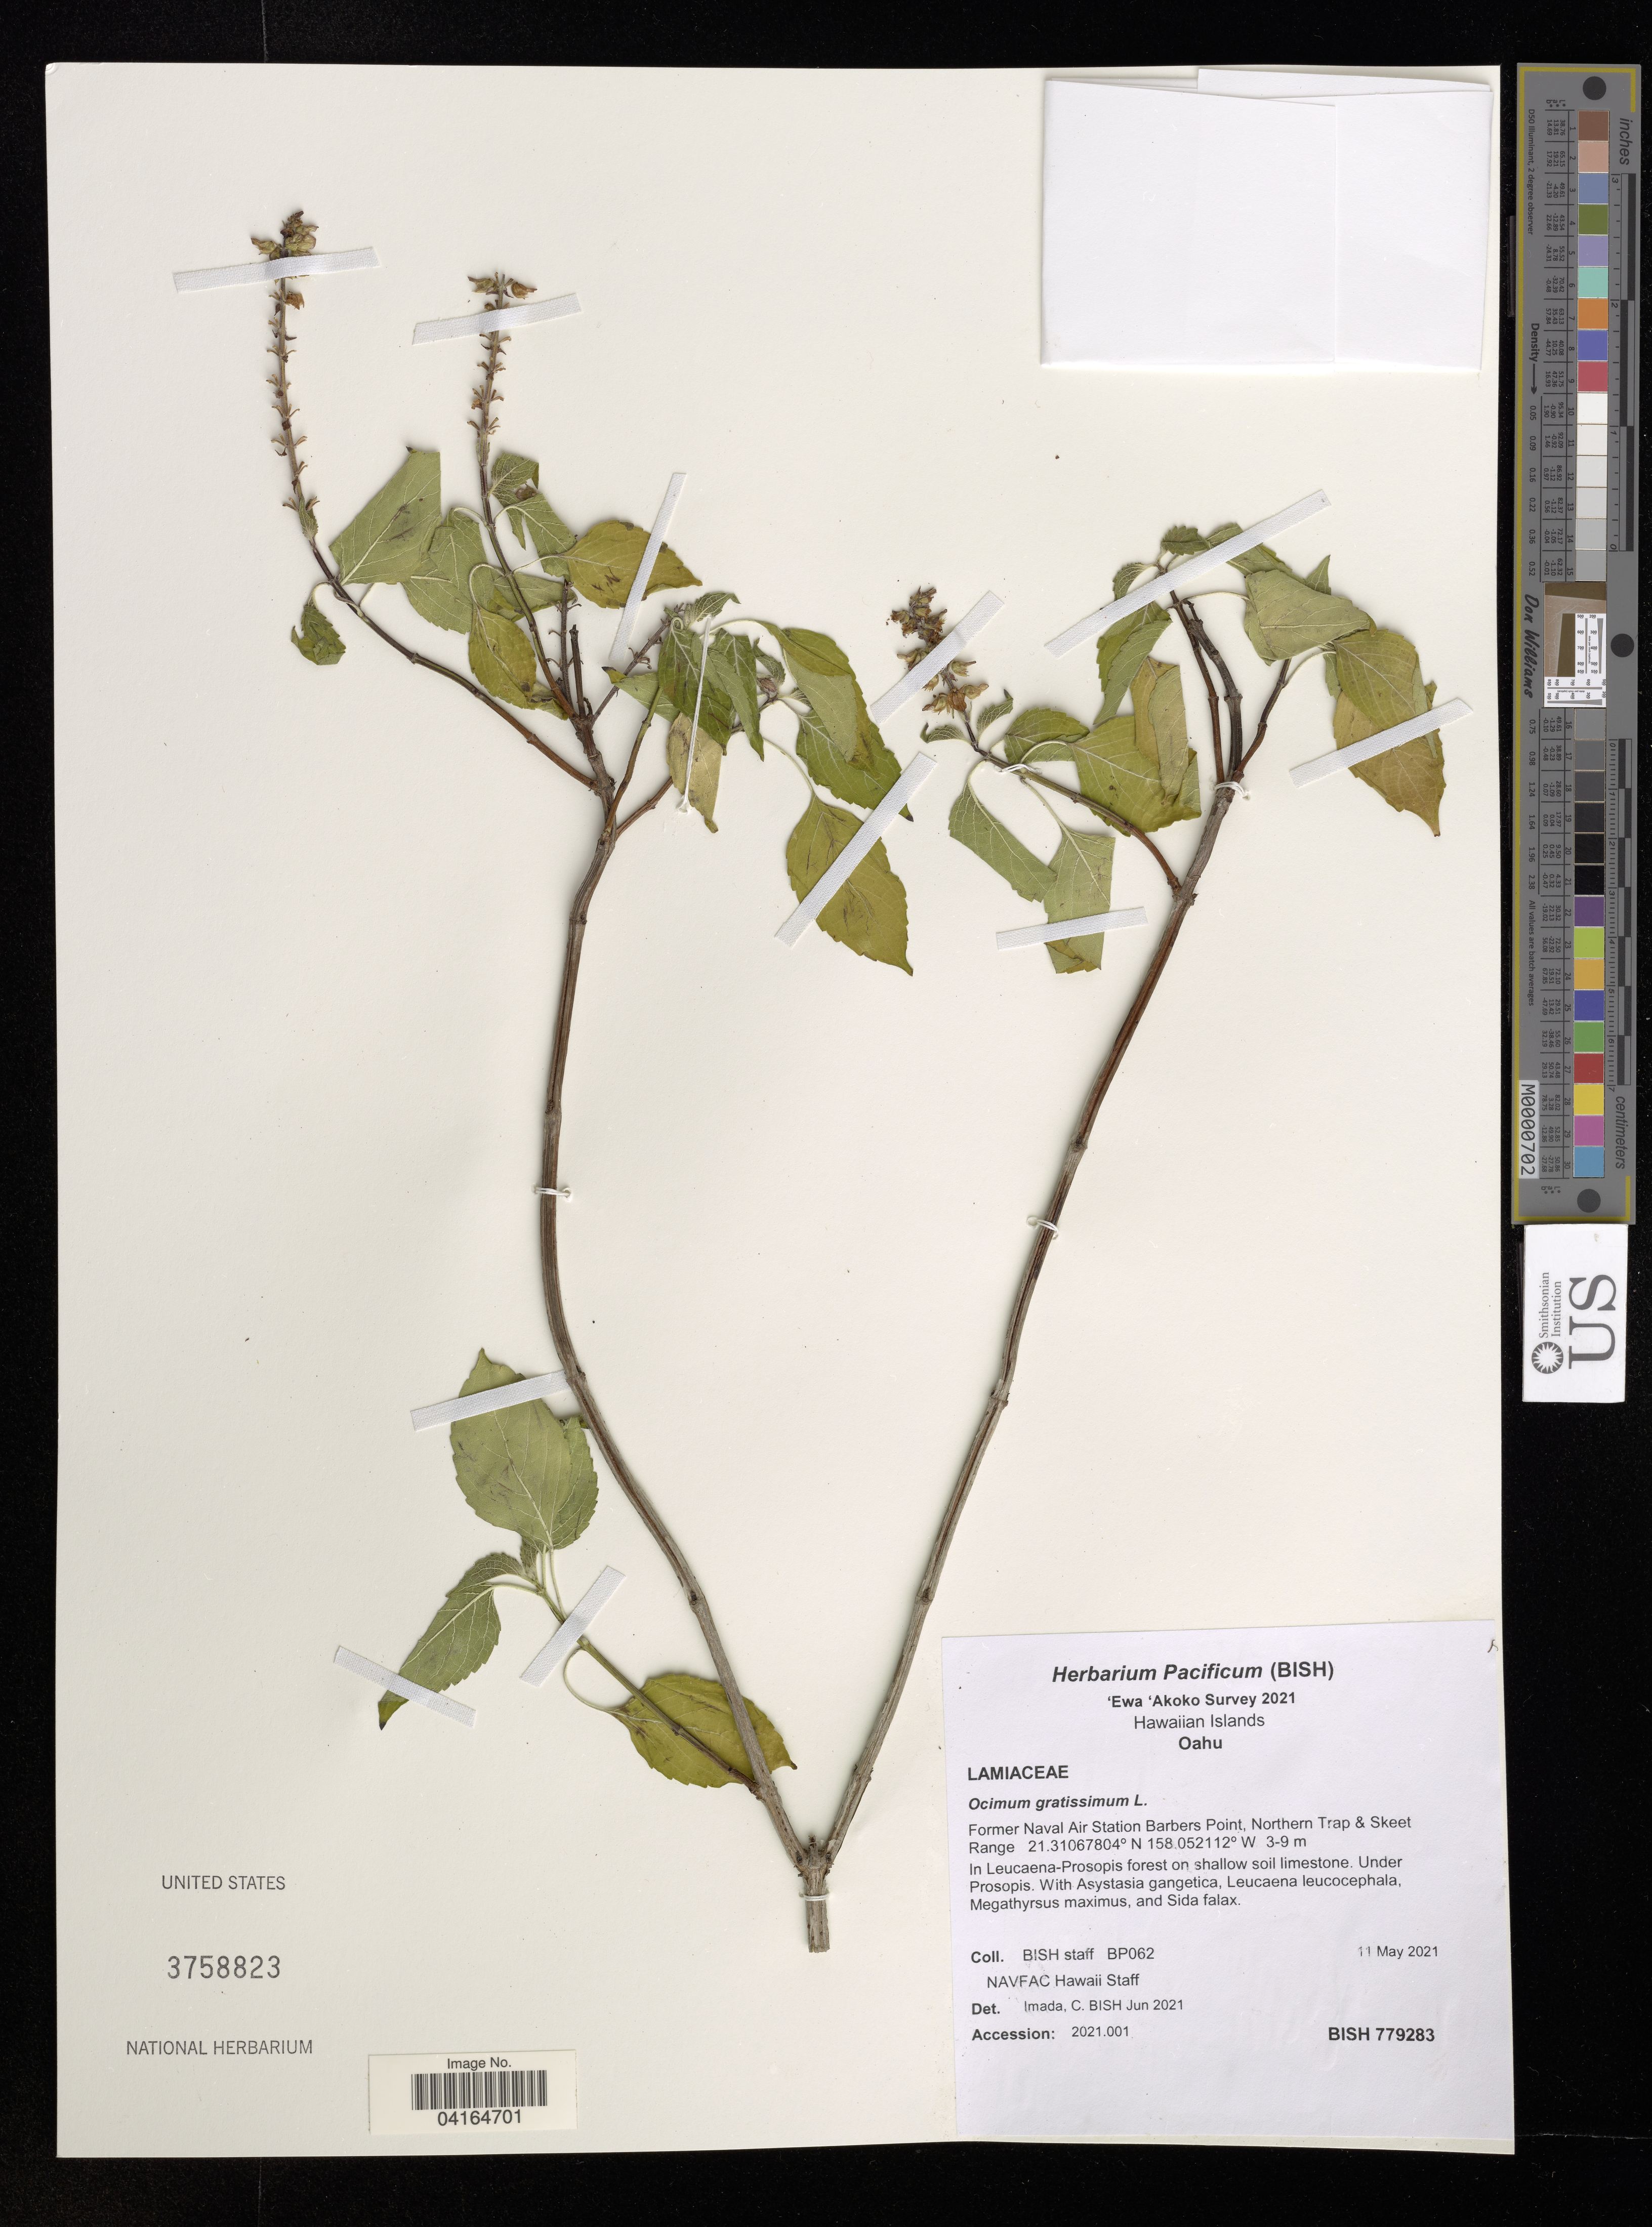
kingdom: Plantae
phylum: Tracheophyta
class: Magnoliopsida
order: Lamiales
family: Lamiaceae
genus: Ocimum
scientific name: Ocimum gratissimum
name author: L.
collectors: Bernice P. Bishop Museum & N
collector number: BP062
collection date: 2021-05-11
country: United States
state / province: Hawaii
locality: Hawaiian Islands. Oahu. Former Naval Air Station Barbers Point, Northern Trap & Skeet Range.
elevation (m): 3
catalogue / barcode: US 3758823